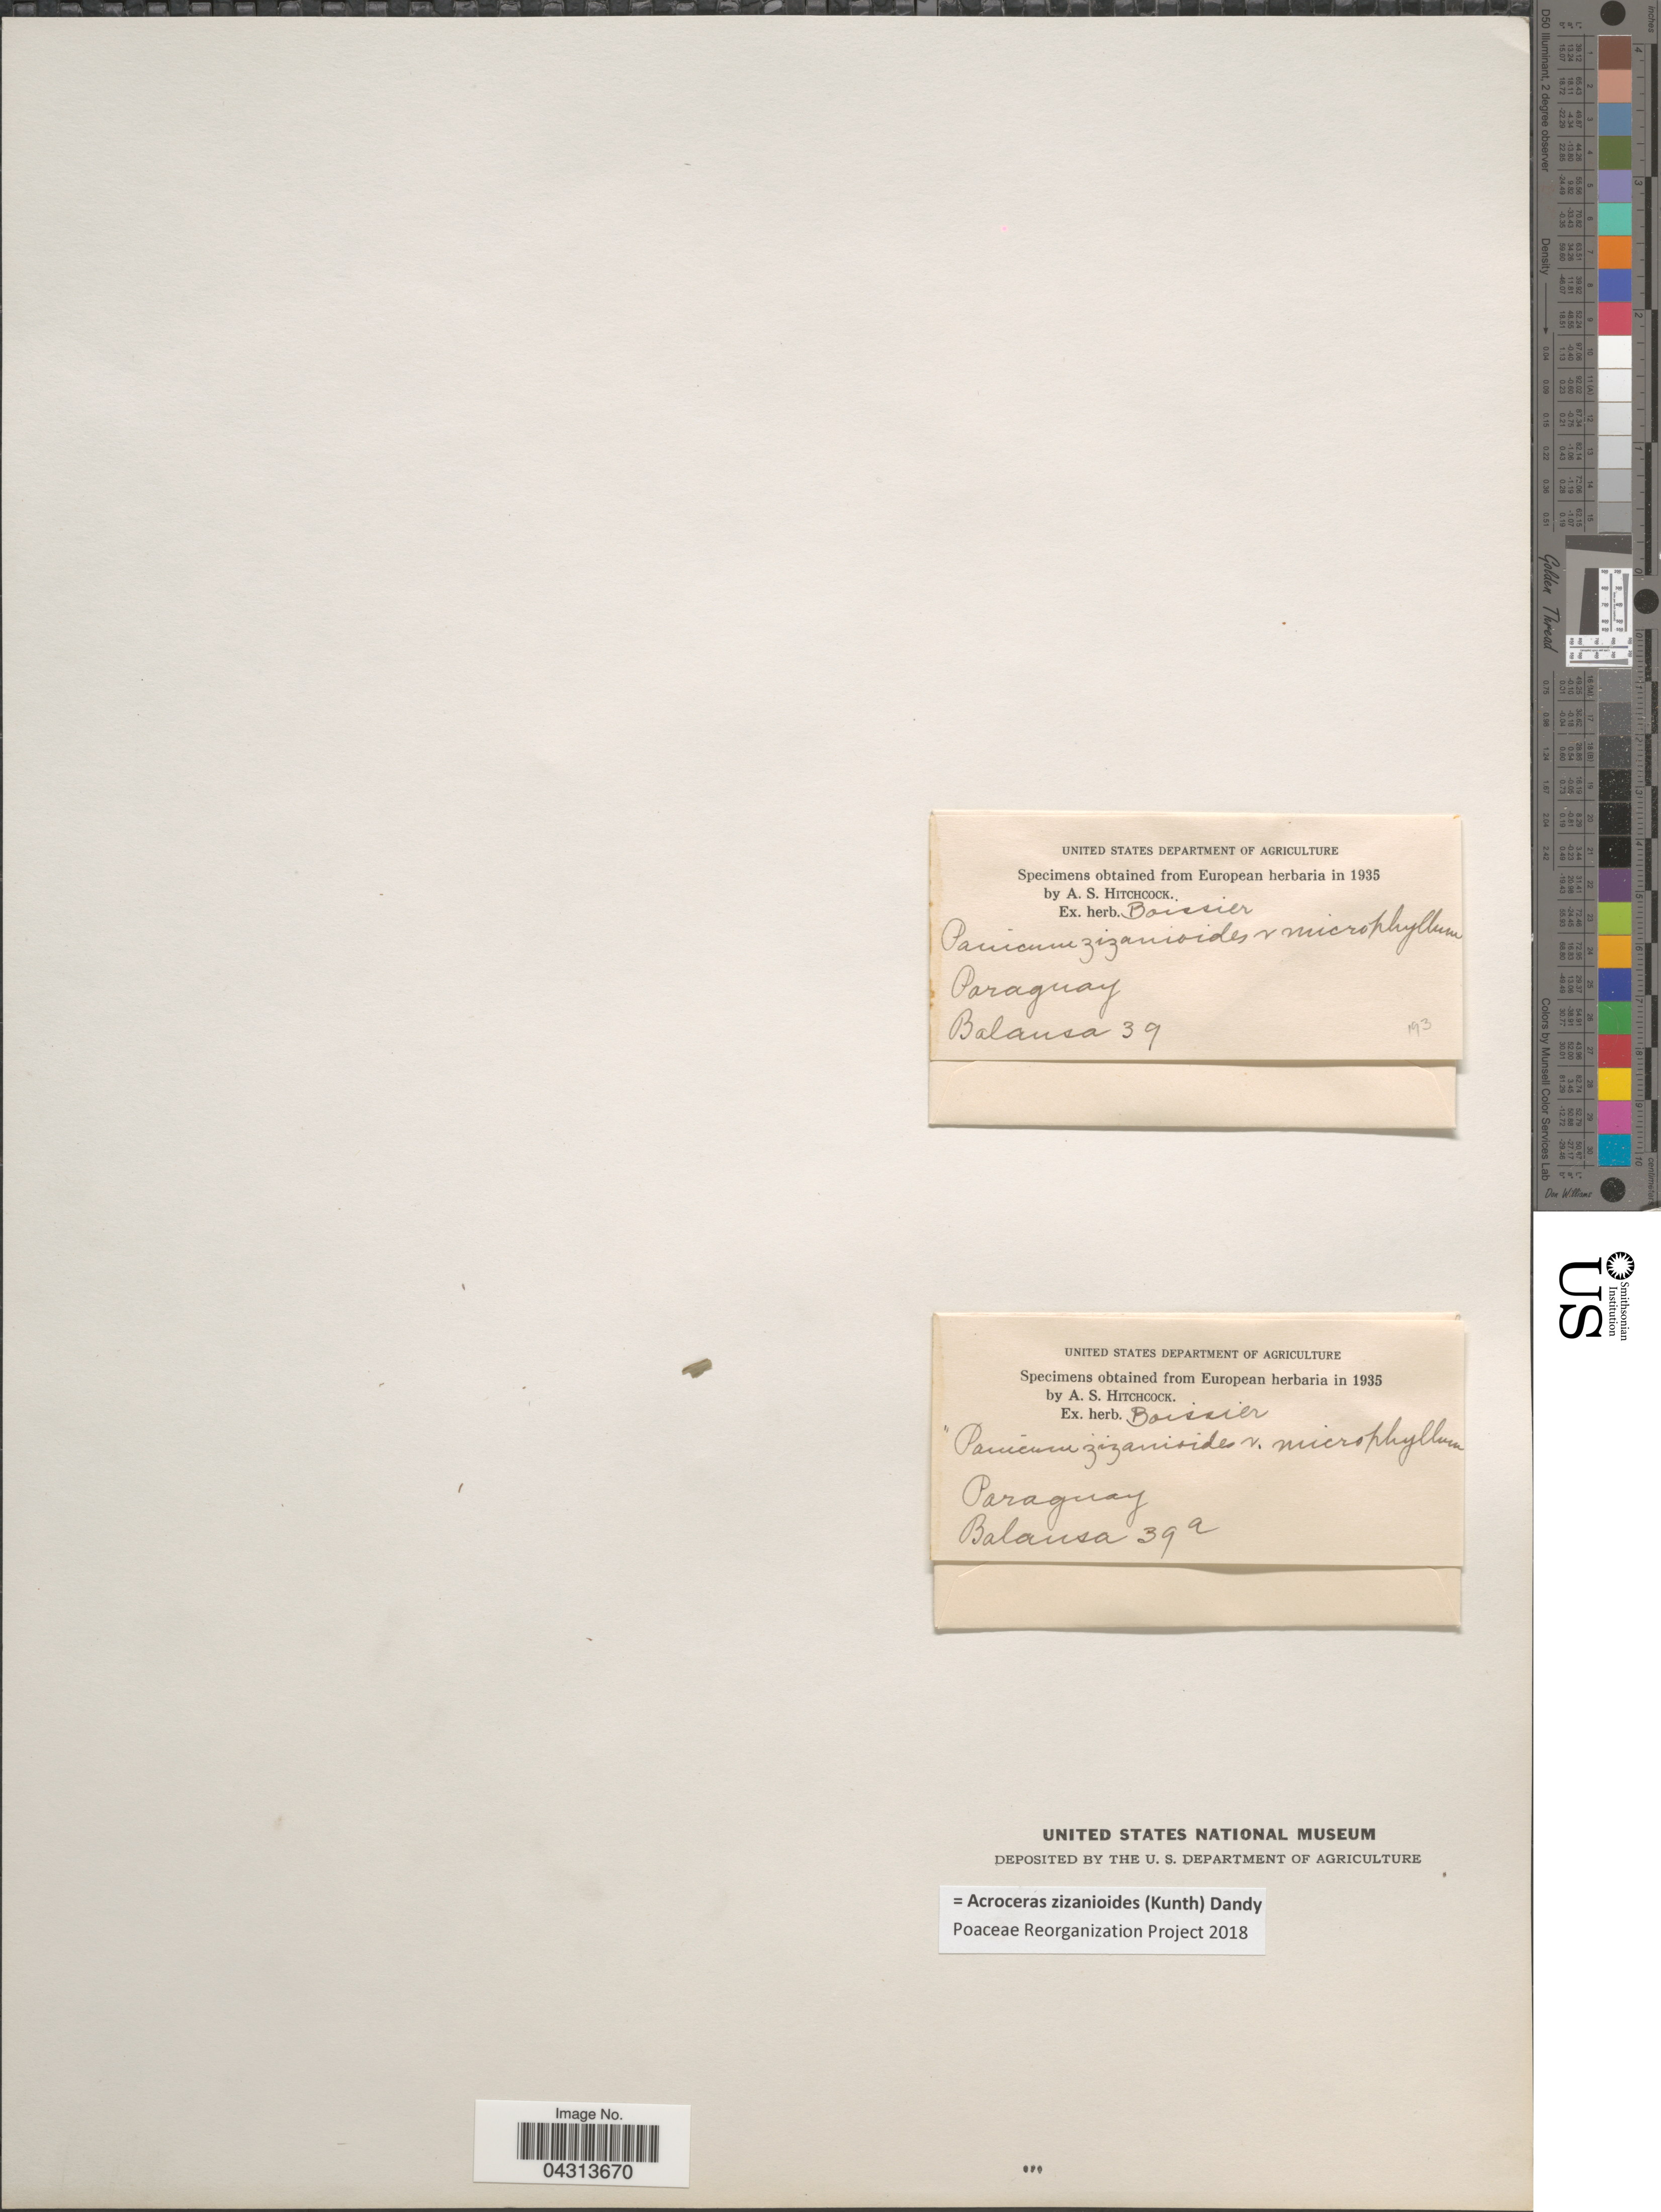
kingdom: Plantae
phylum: Tracheophyta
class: Liliopsida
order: Poales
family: Poaceae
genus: Acroceras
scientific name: Acroceras zizanioides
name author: (Kunth) Dandy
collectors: -. Balansa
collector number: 39a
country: Paraguay